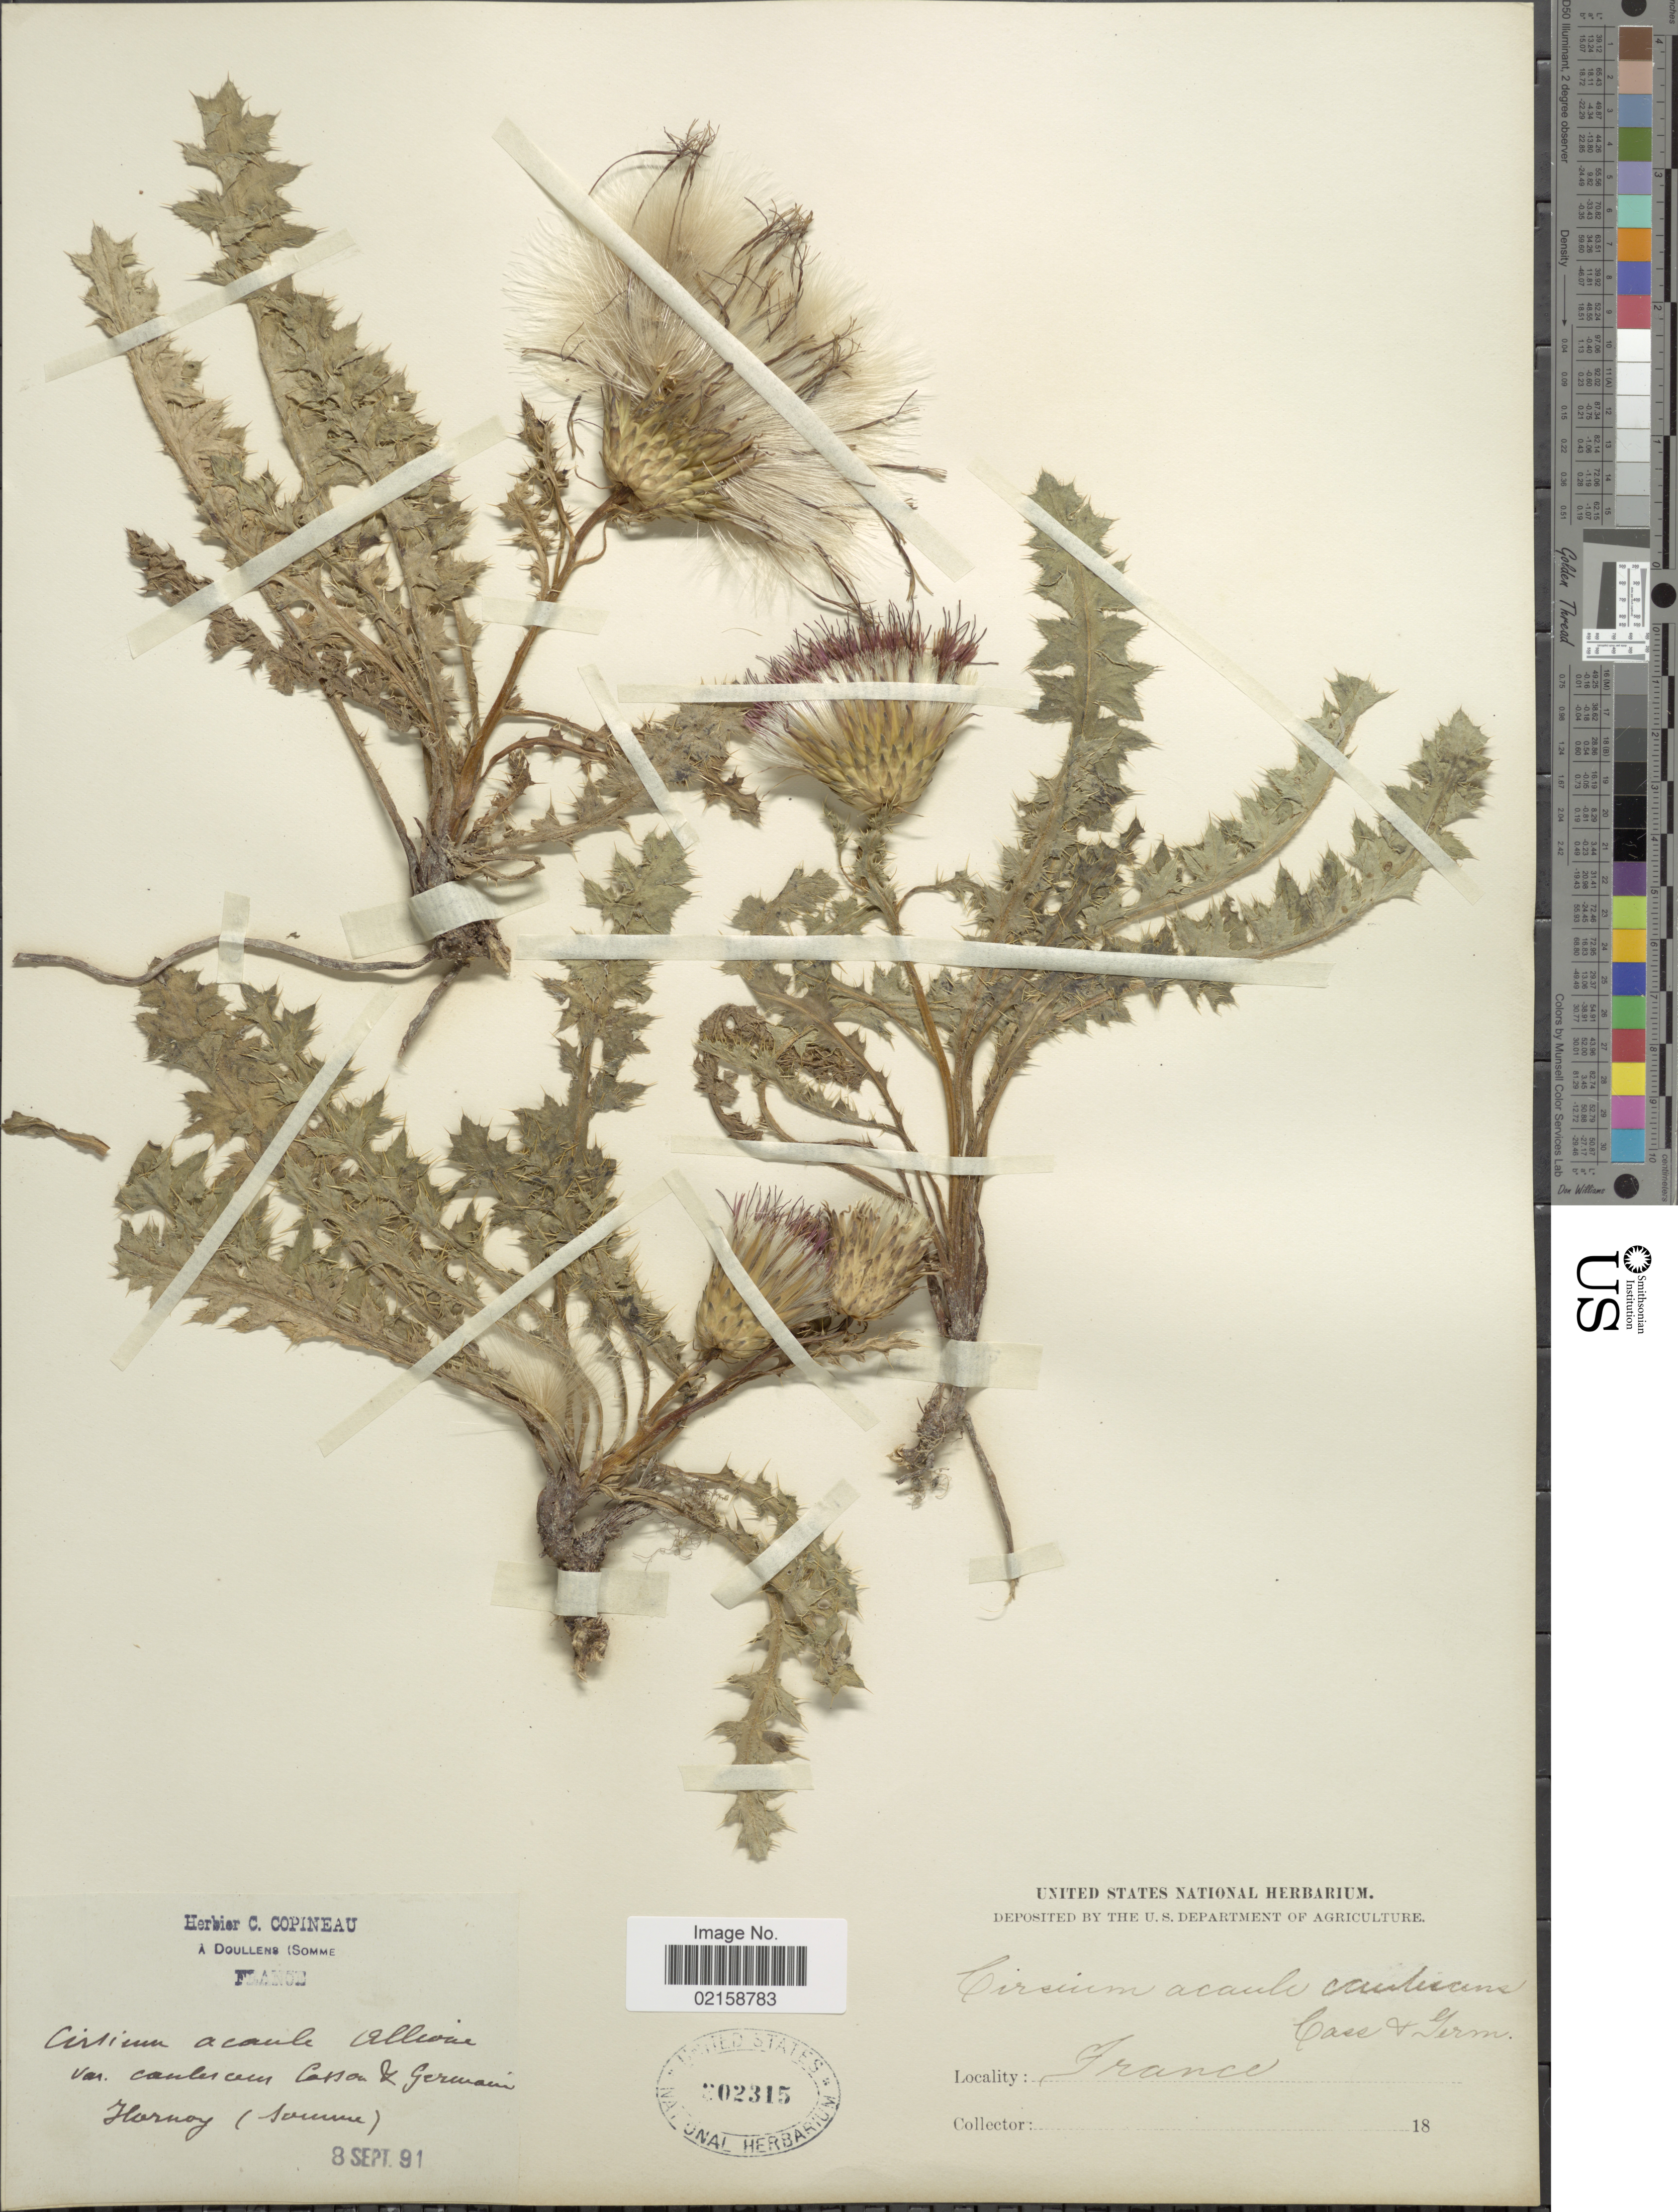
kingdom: Plantae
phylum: Tracheophyta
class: Magnoliopsida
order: Asterales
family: Asteraceae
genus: Cirsium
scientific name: Cirsium acaule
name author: (L.) Scop.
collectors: ex herb. C. Copineau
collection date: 1891-09-08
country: France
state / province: Hauts-de-France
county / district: Somme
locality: Hornoy (Somme)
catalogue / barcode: US 202315